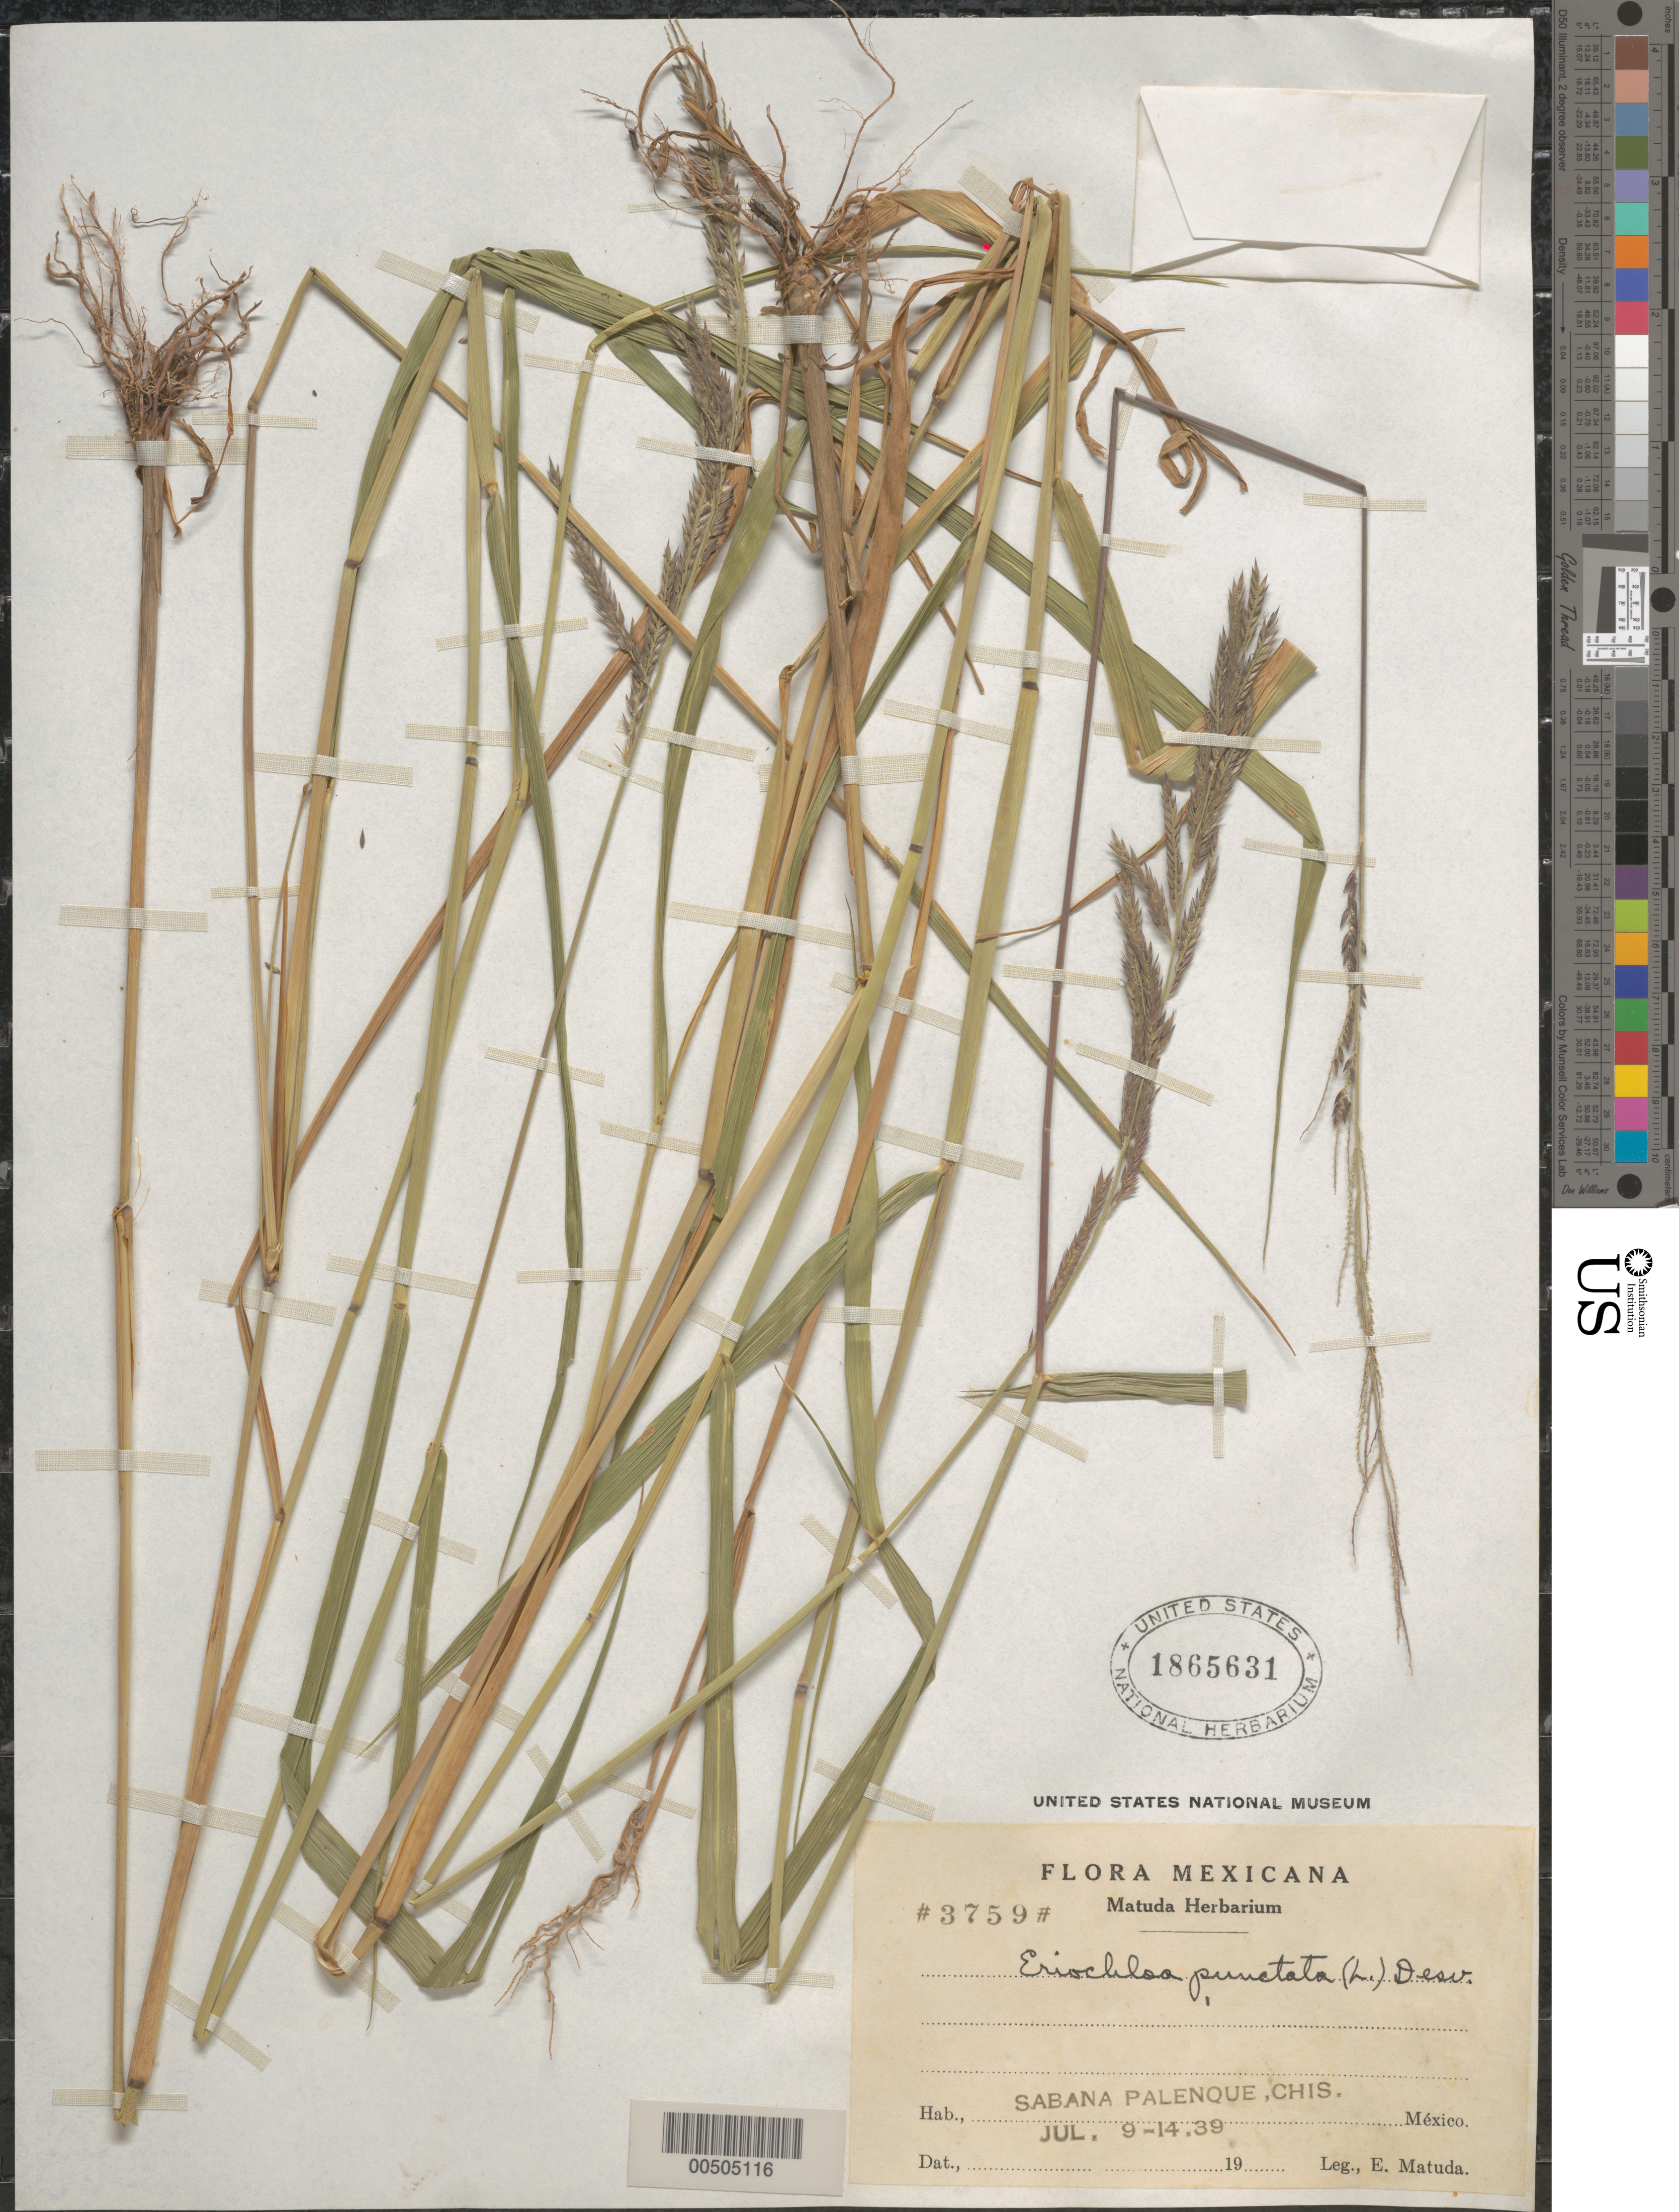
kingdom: Plantae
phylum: Tracheophyta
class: Liliopsida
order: Poales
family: Poaceae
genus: Eriochloa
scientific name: Eriochloa punctata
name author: (L.) Desv. ex Ham.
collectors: E. Matuda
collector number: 3759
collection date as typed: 9 Jul 1939 to 14 Jul 1939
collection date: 1939-07-09/1939-07-14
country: Mexico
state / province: Chiapas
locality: Sabana Palenque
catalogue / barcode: US 1865631